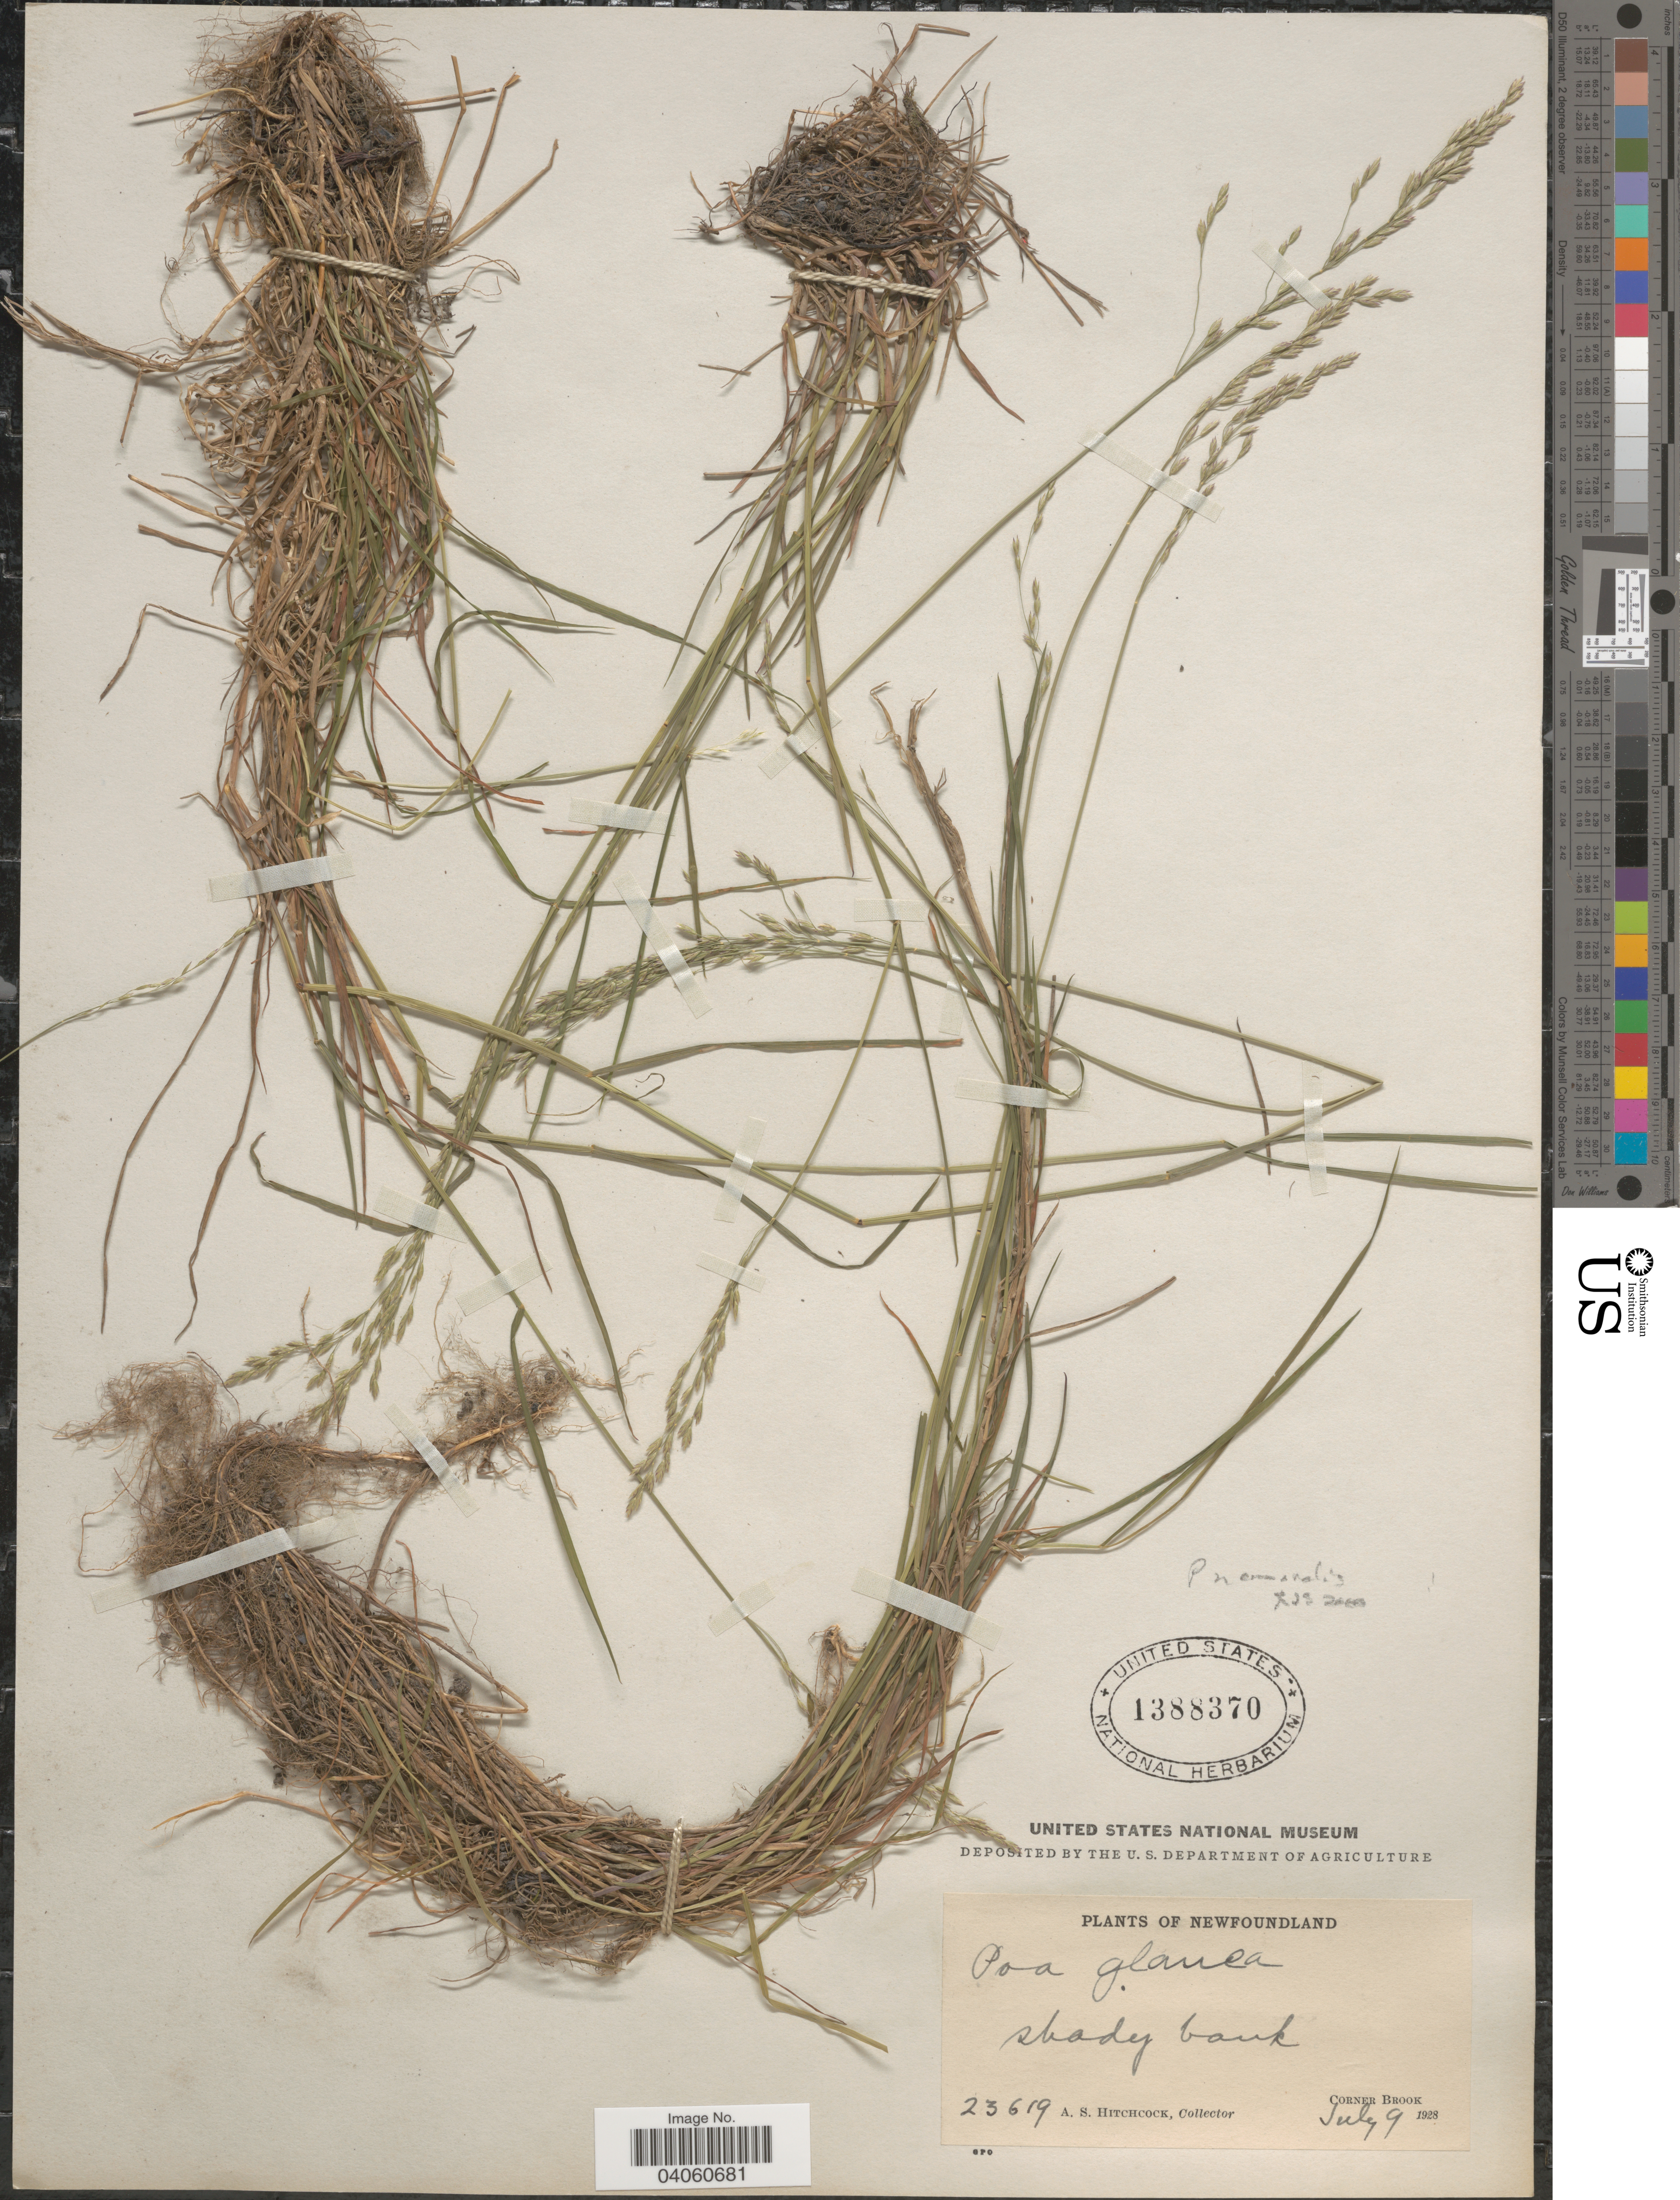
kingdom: Plantae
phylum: Tracheophyta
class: Liliopsida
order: Poales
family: Poaceae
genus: Poa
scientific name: Poa nemoralis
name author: L.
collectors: A. S. Hitchcock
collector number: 23619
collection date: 1928-07-09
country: Canada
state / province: Newfoundland and Labrador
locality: Corner Brook.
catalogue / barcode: US 1388370